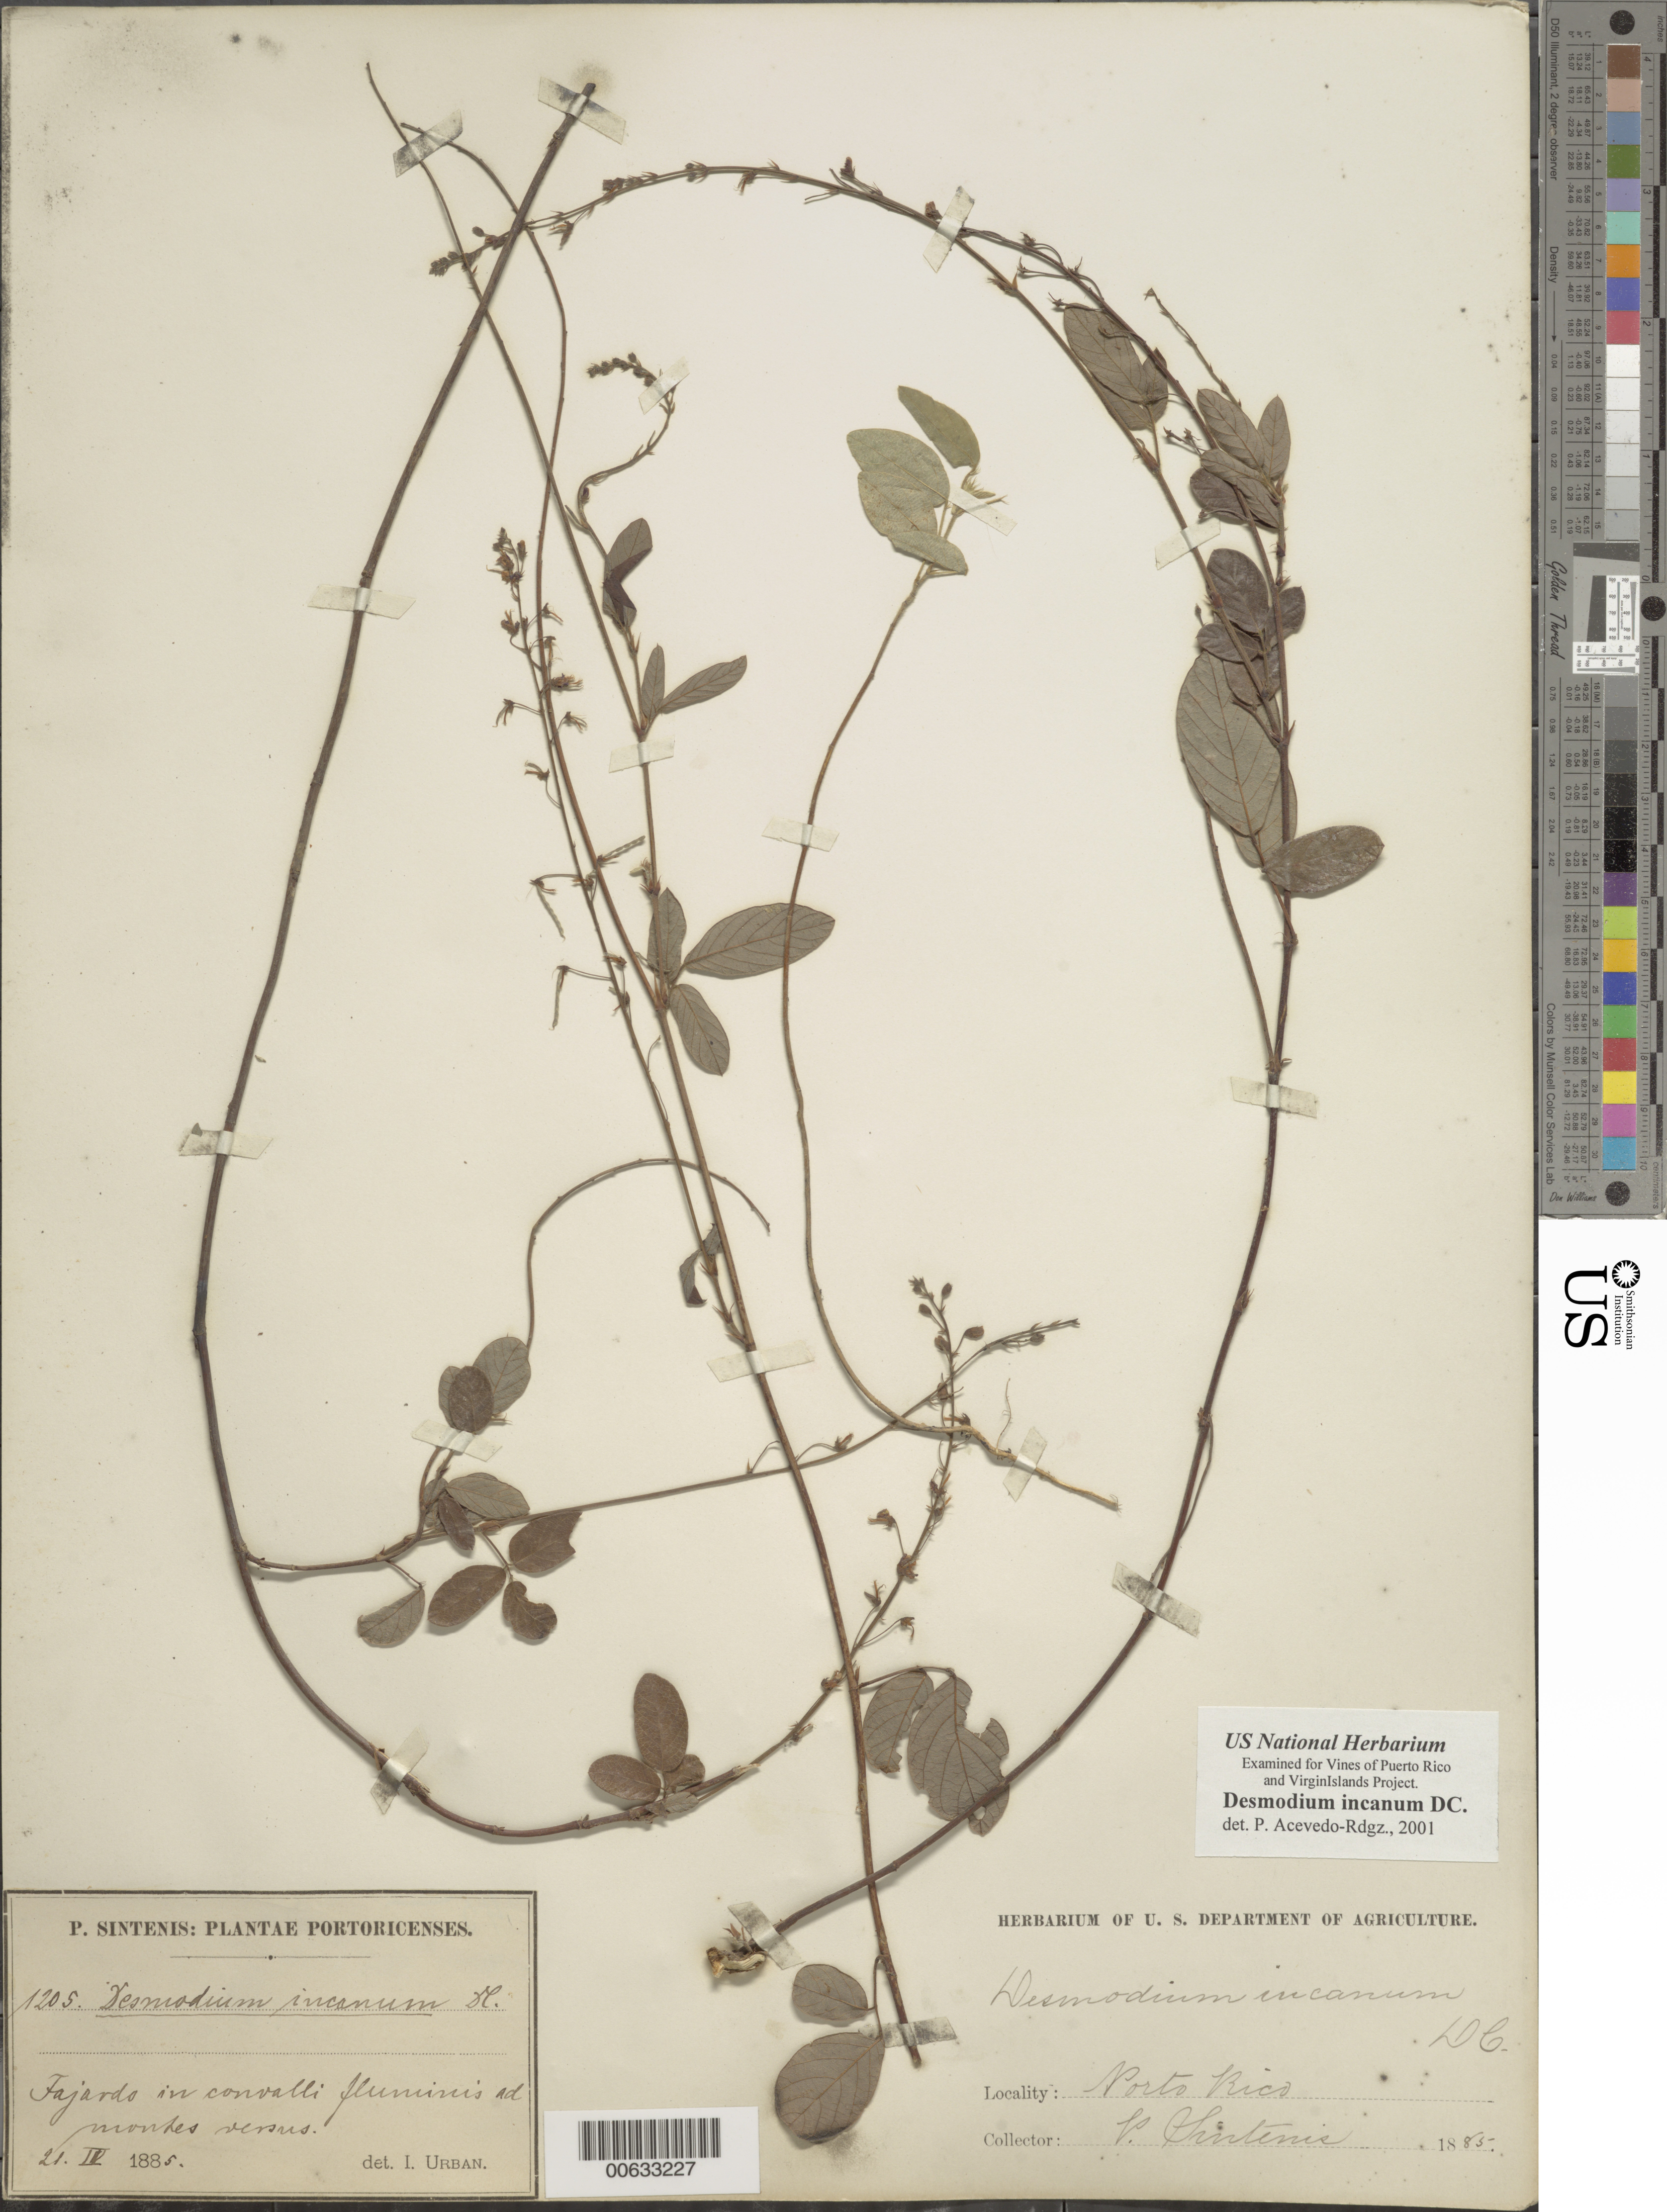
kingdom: Plantae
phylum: Tracheophyta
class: Magnoliopsida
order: Fabales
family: Fabaceae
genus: Desmodium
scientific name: Desmodium incanum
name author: (Sw.) DC.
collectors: P. Sintenis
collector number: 1205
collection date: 1885-04-21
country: Puerto Rico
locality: Porto Rico, Fajardo in convalli fluminis ad montes versus